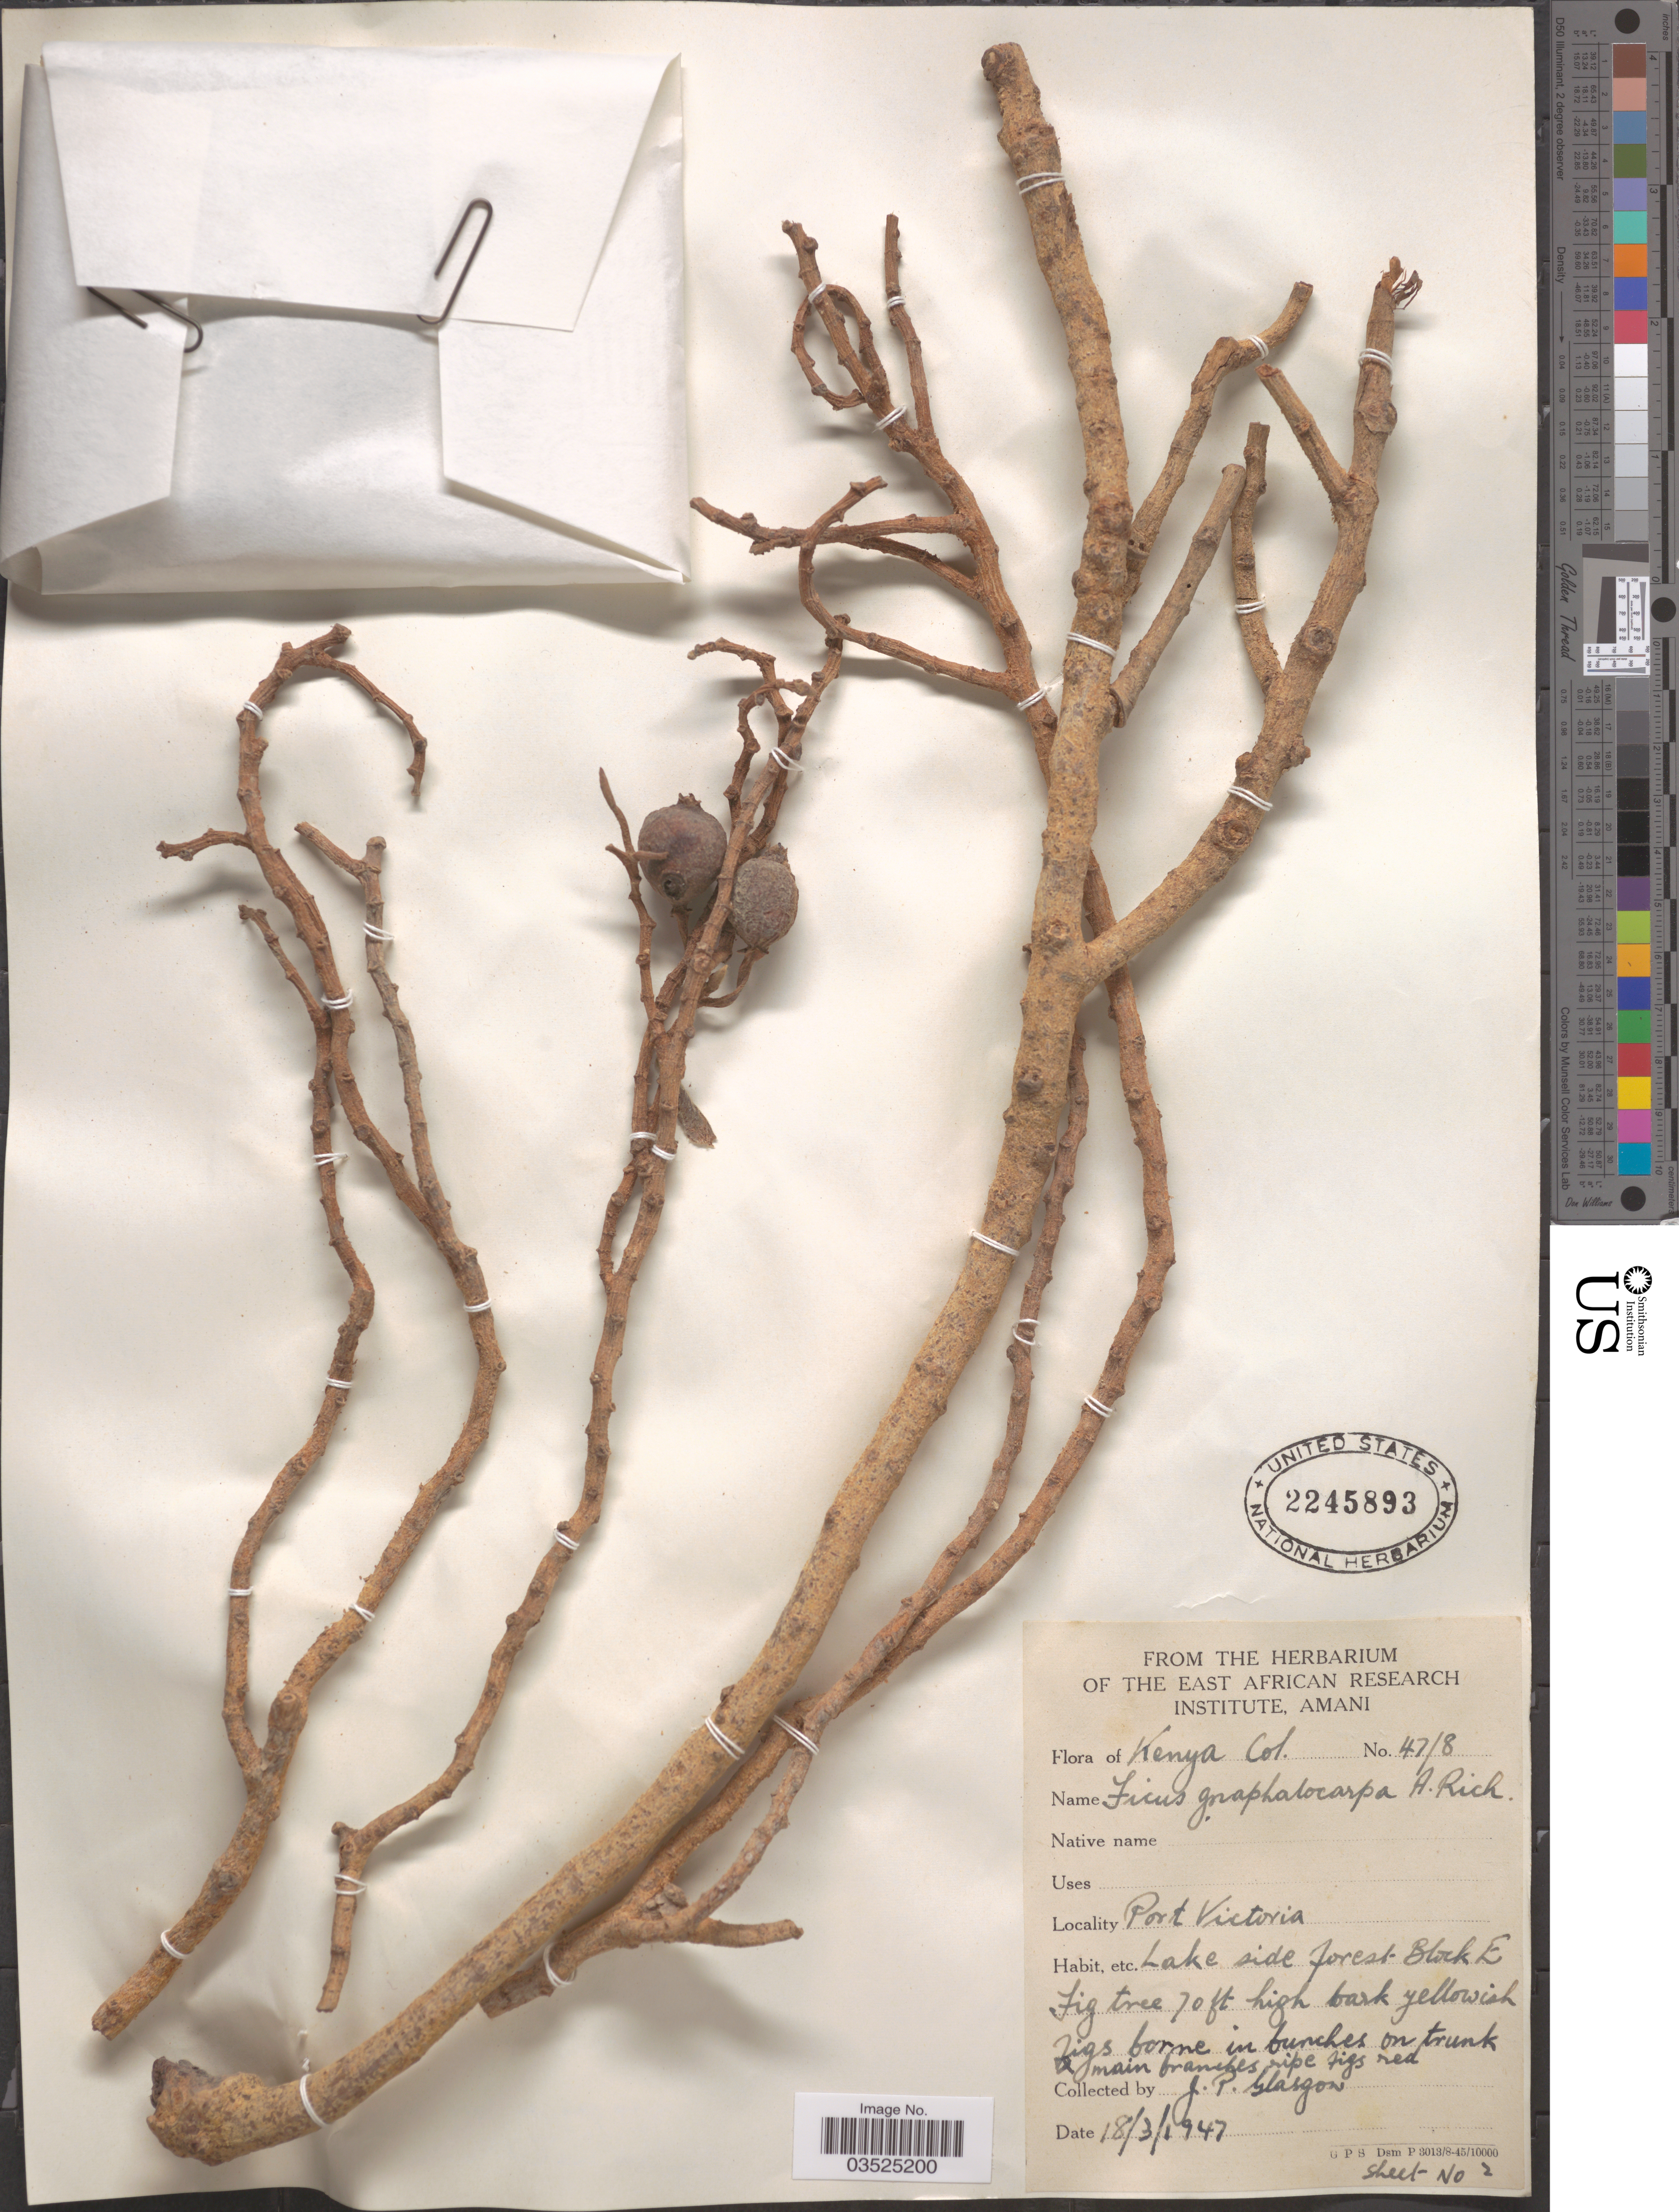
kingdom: Plantae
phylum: Tracheophyta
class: Magnoliopsida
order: Rosales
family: Moraceae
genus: Ficus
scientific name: Ficus gnaphalocarpa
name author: (Miq.) A. Rich.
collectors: J. Glasgow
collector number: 47/8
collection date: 1947-03-18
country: Kenya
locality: Kenya Col. Port Victoria. Lake side forest Block E.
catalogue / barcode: US 2245893